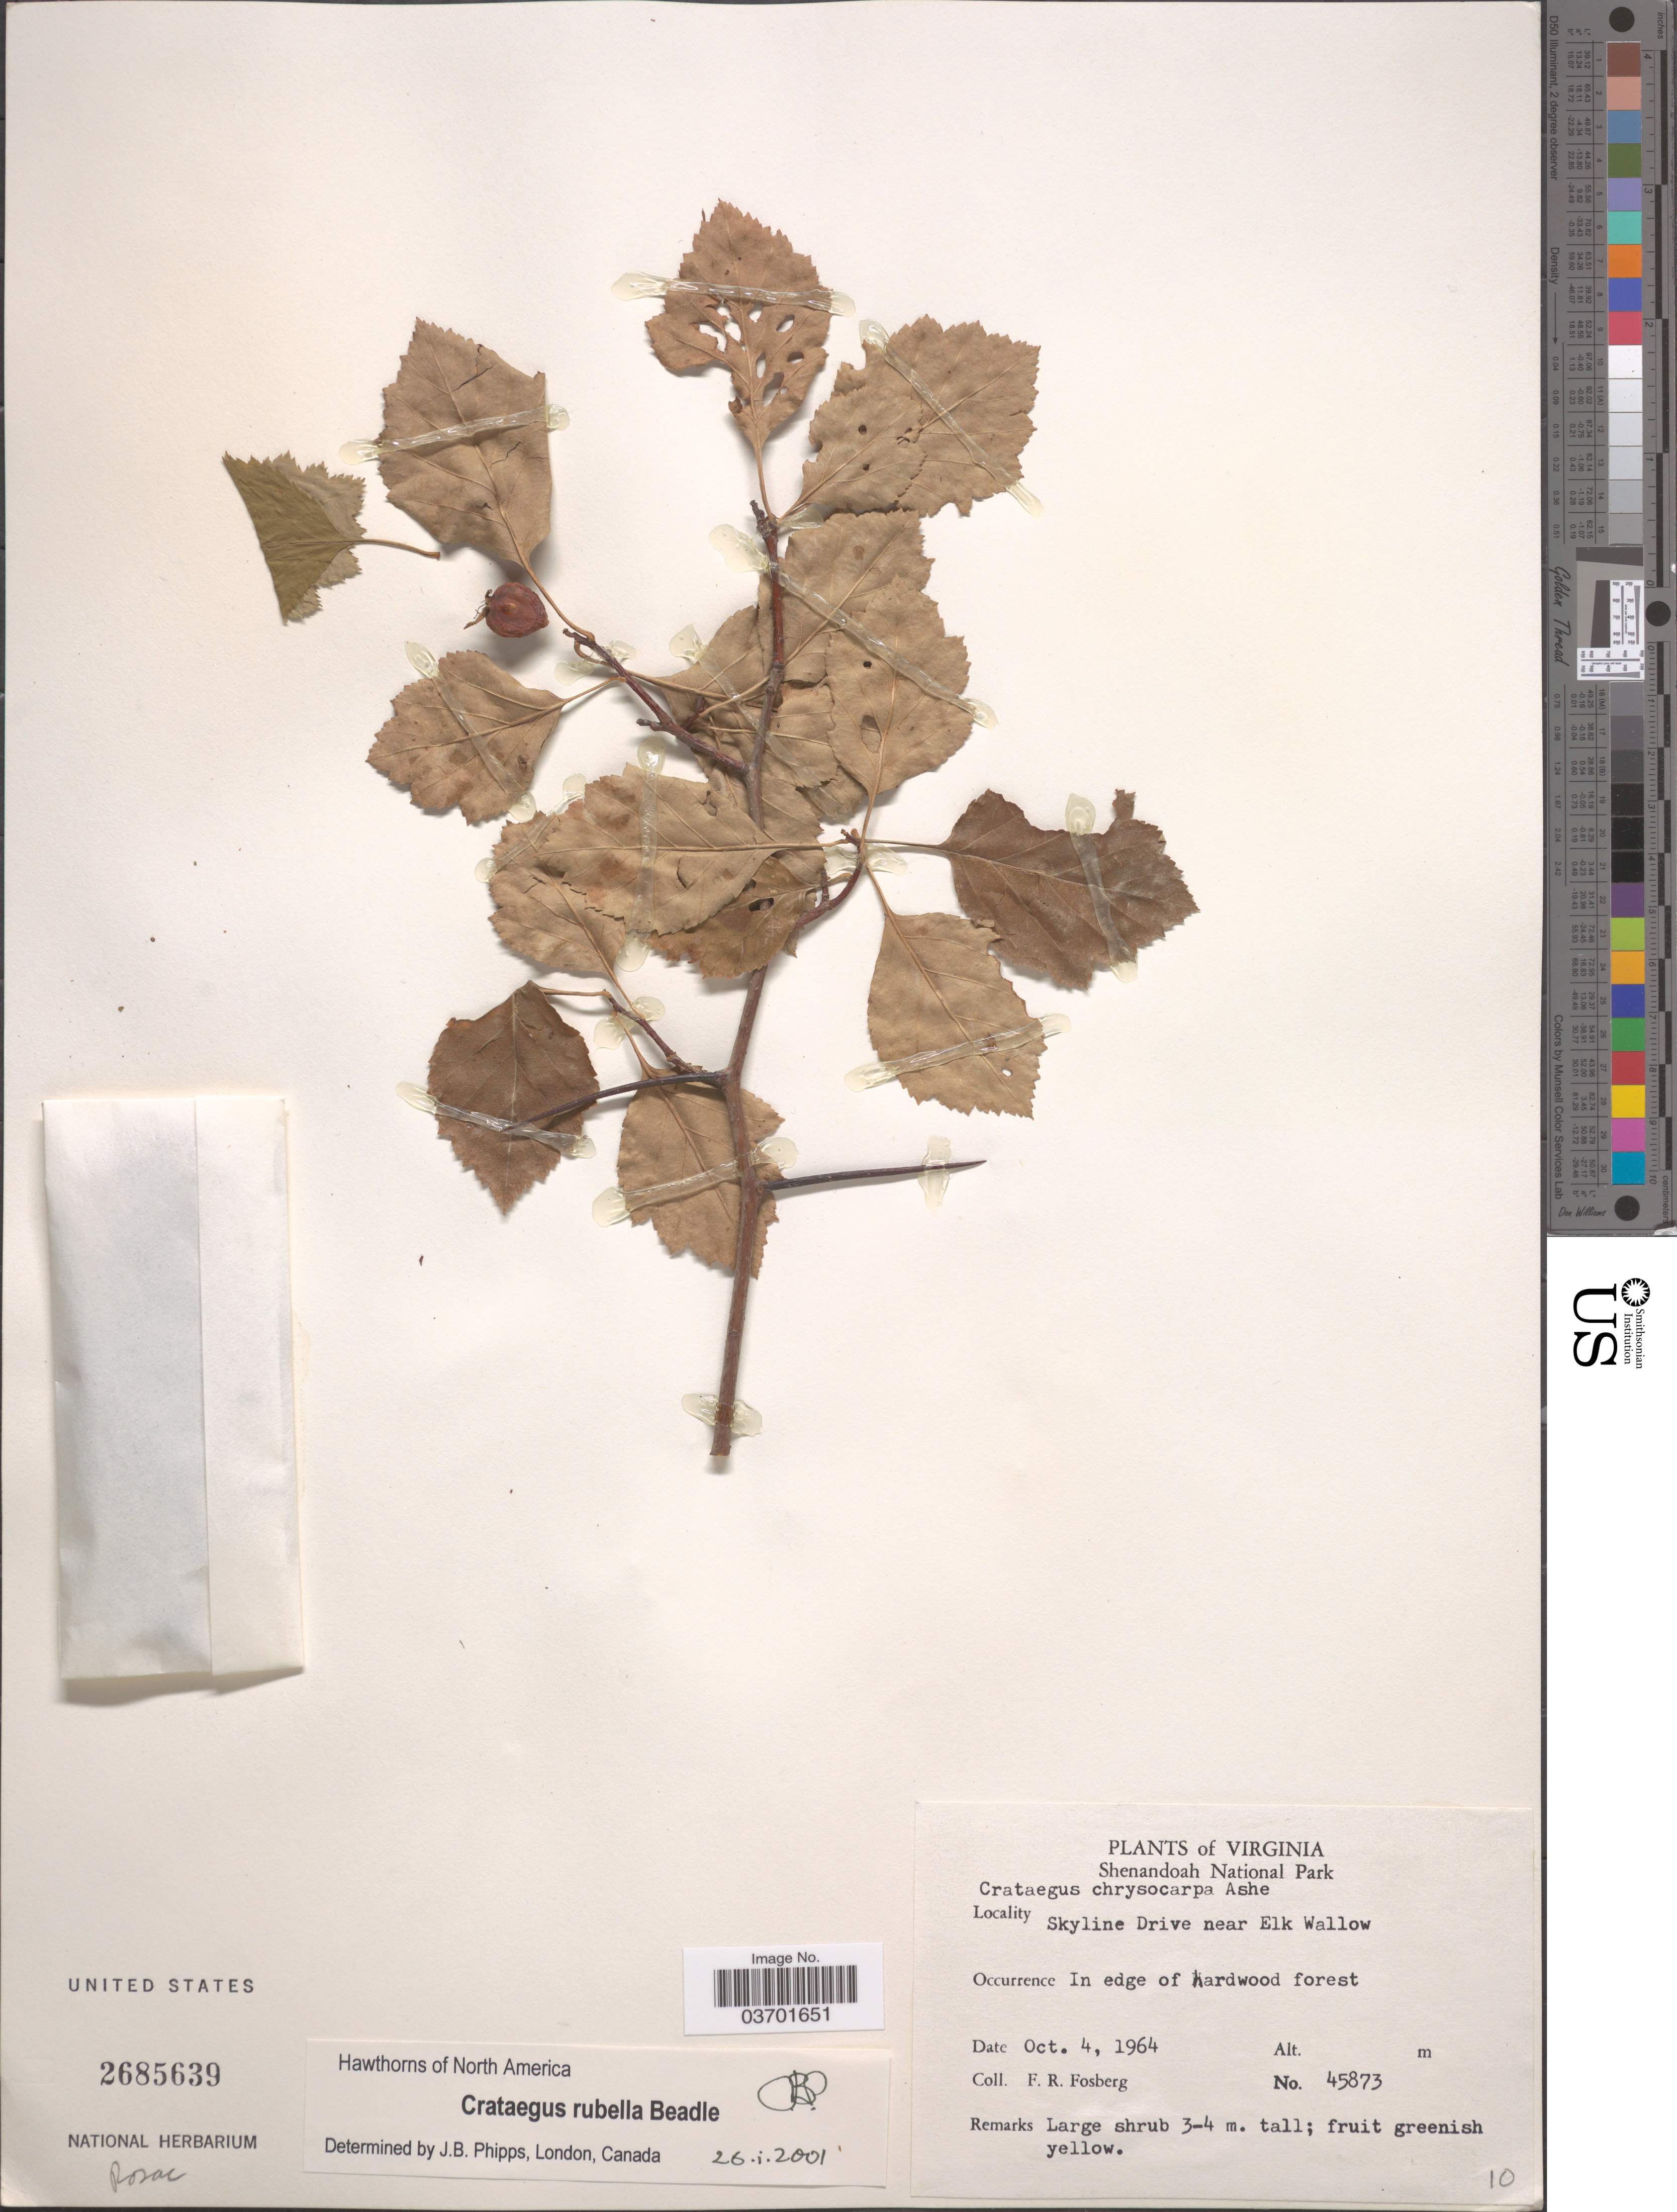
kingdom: Plantae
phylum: Tracheophyta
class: Magnoliopsida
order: Rosales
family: Rosaceae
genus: Crataegus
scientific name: Crataegus rubella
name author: Beadle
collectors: F. R. Fosberg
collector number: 45873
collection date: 1964-10-04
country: United States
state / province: Virginia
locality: Shenandoah National Park. Skyline Drive near Elk Wallow.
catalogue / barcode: US 2685639